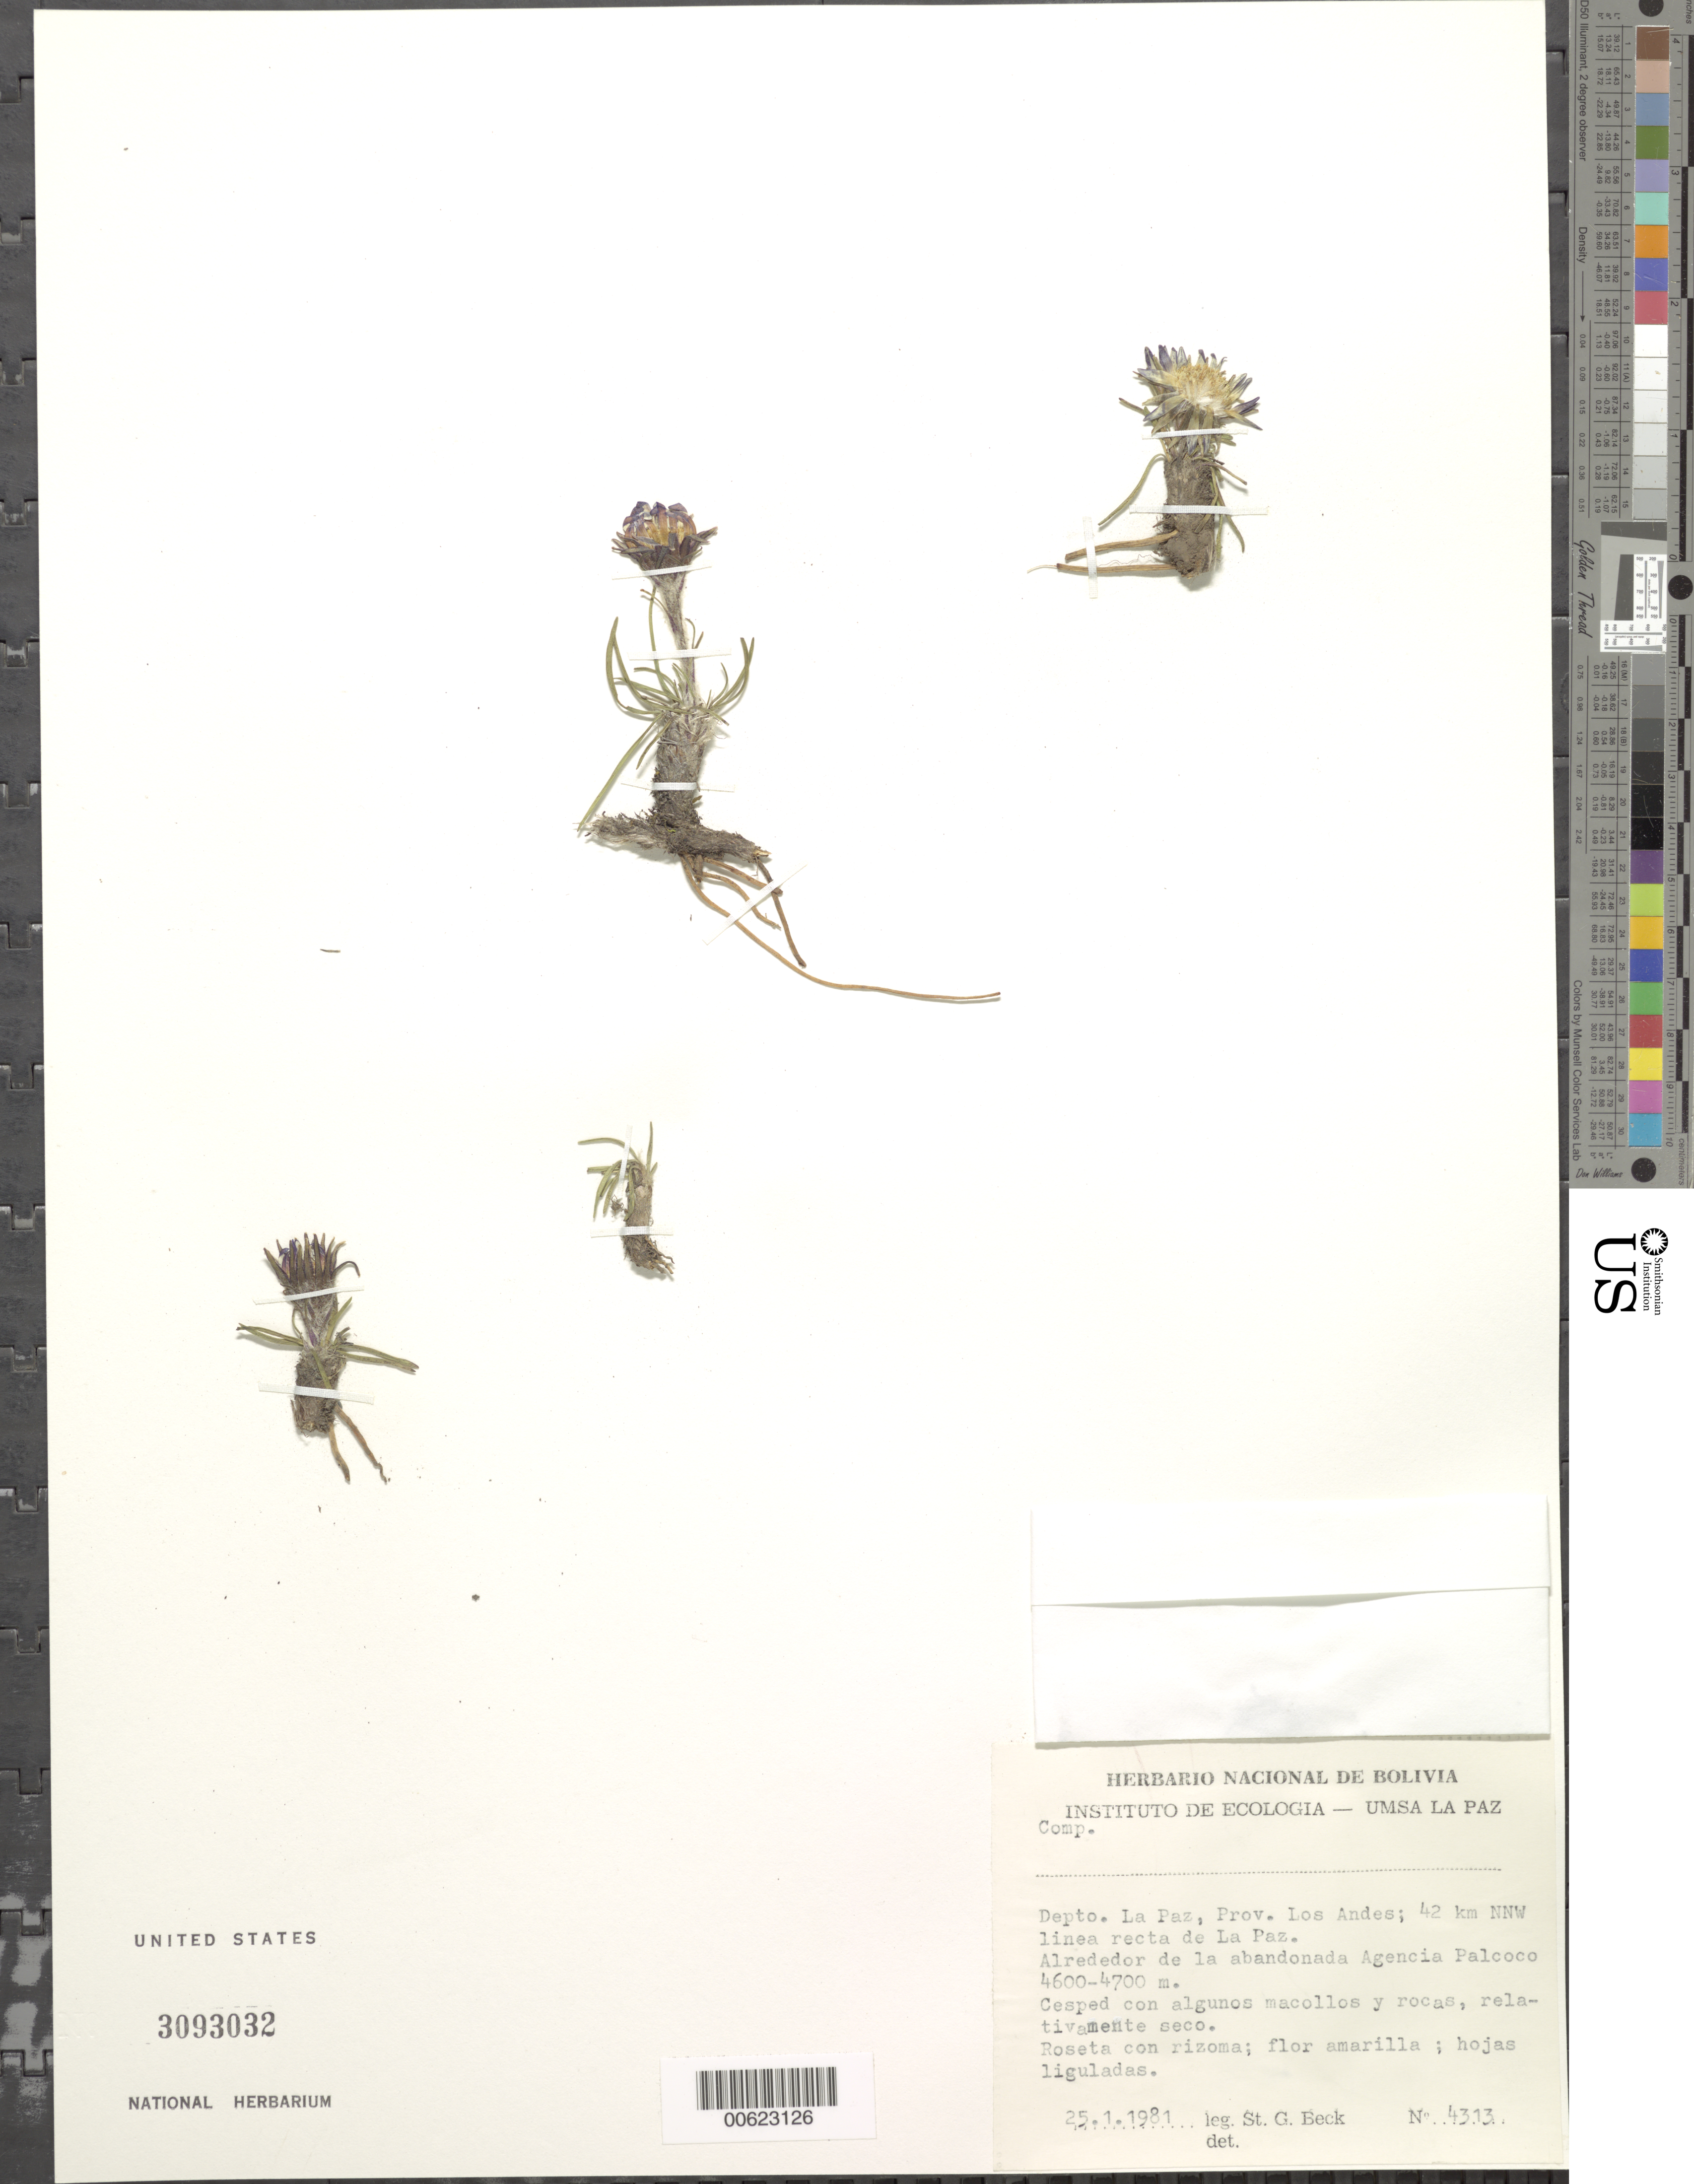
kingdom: Plantae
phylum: Tracheophyta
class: Magnoliopsida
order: Asterales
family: Asteraceae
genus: Werneria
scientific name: Werneria villosa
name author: A. Gray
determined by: Funk, Vicki A., (BOT), Smithsonian Institution - National Museum of Natural History (UNITED STATES)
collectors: X. Menhofer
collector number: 4313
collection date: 1981-01-25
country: Bolivia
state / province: La Paz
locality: Prov. Los Andes; 42 km NNW linea recta de La Paz. Alrededor de la abandonada Agencia Palcoco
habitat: Cesped con algunos macollos y rocas, relativamente seco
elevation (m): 4600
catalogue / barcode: US 3093032